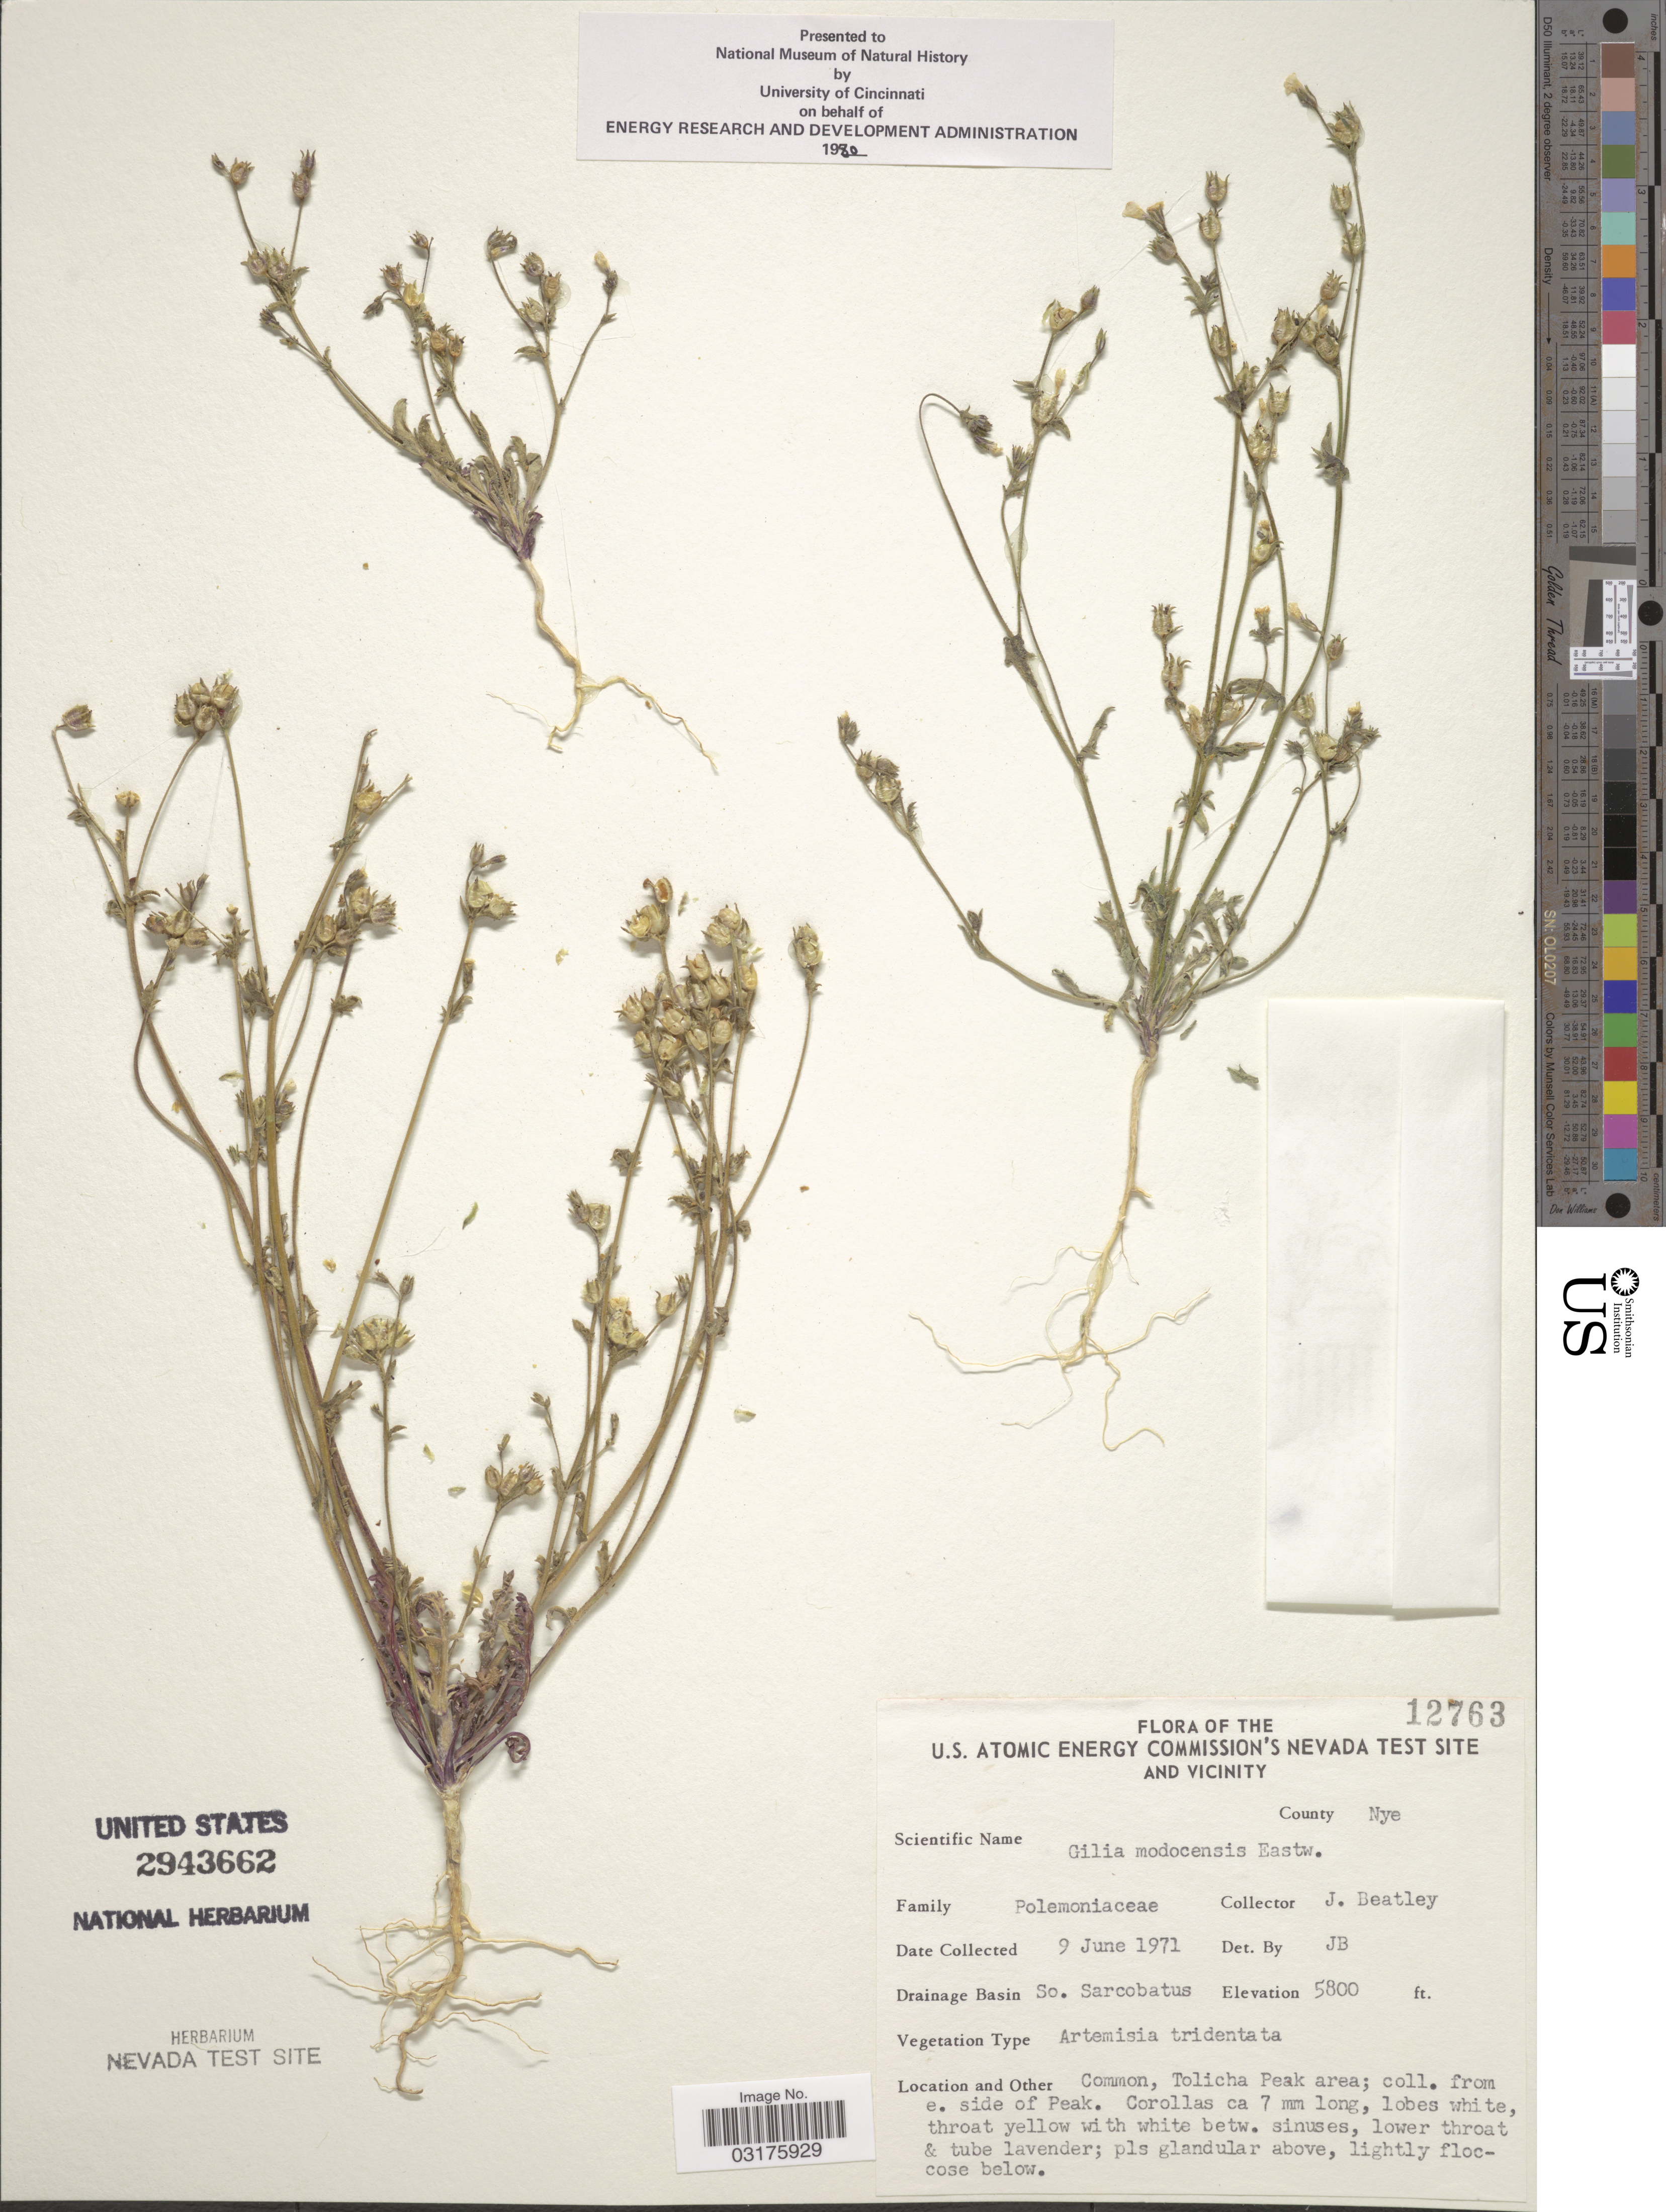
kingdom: Plantae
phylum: Tracheophyta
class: Magnoliopsida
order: Ericales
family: Polemoniaceae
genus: Gilia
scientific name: Gilia modocensis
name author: Eastw.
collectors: J. C. Beatley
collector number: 12763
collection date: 1971-06-09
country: United States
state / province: Nevada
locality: U.S. Atomic Energy Commission's Nevada Test Site and Vicinity, County Nye, Drainage Basin So. Sarcobatus, Common, Tolicha Peak area; from e. side of Peak.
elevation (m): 1768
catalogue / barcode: US 2943662